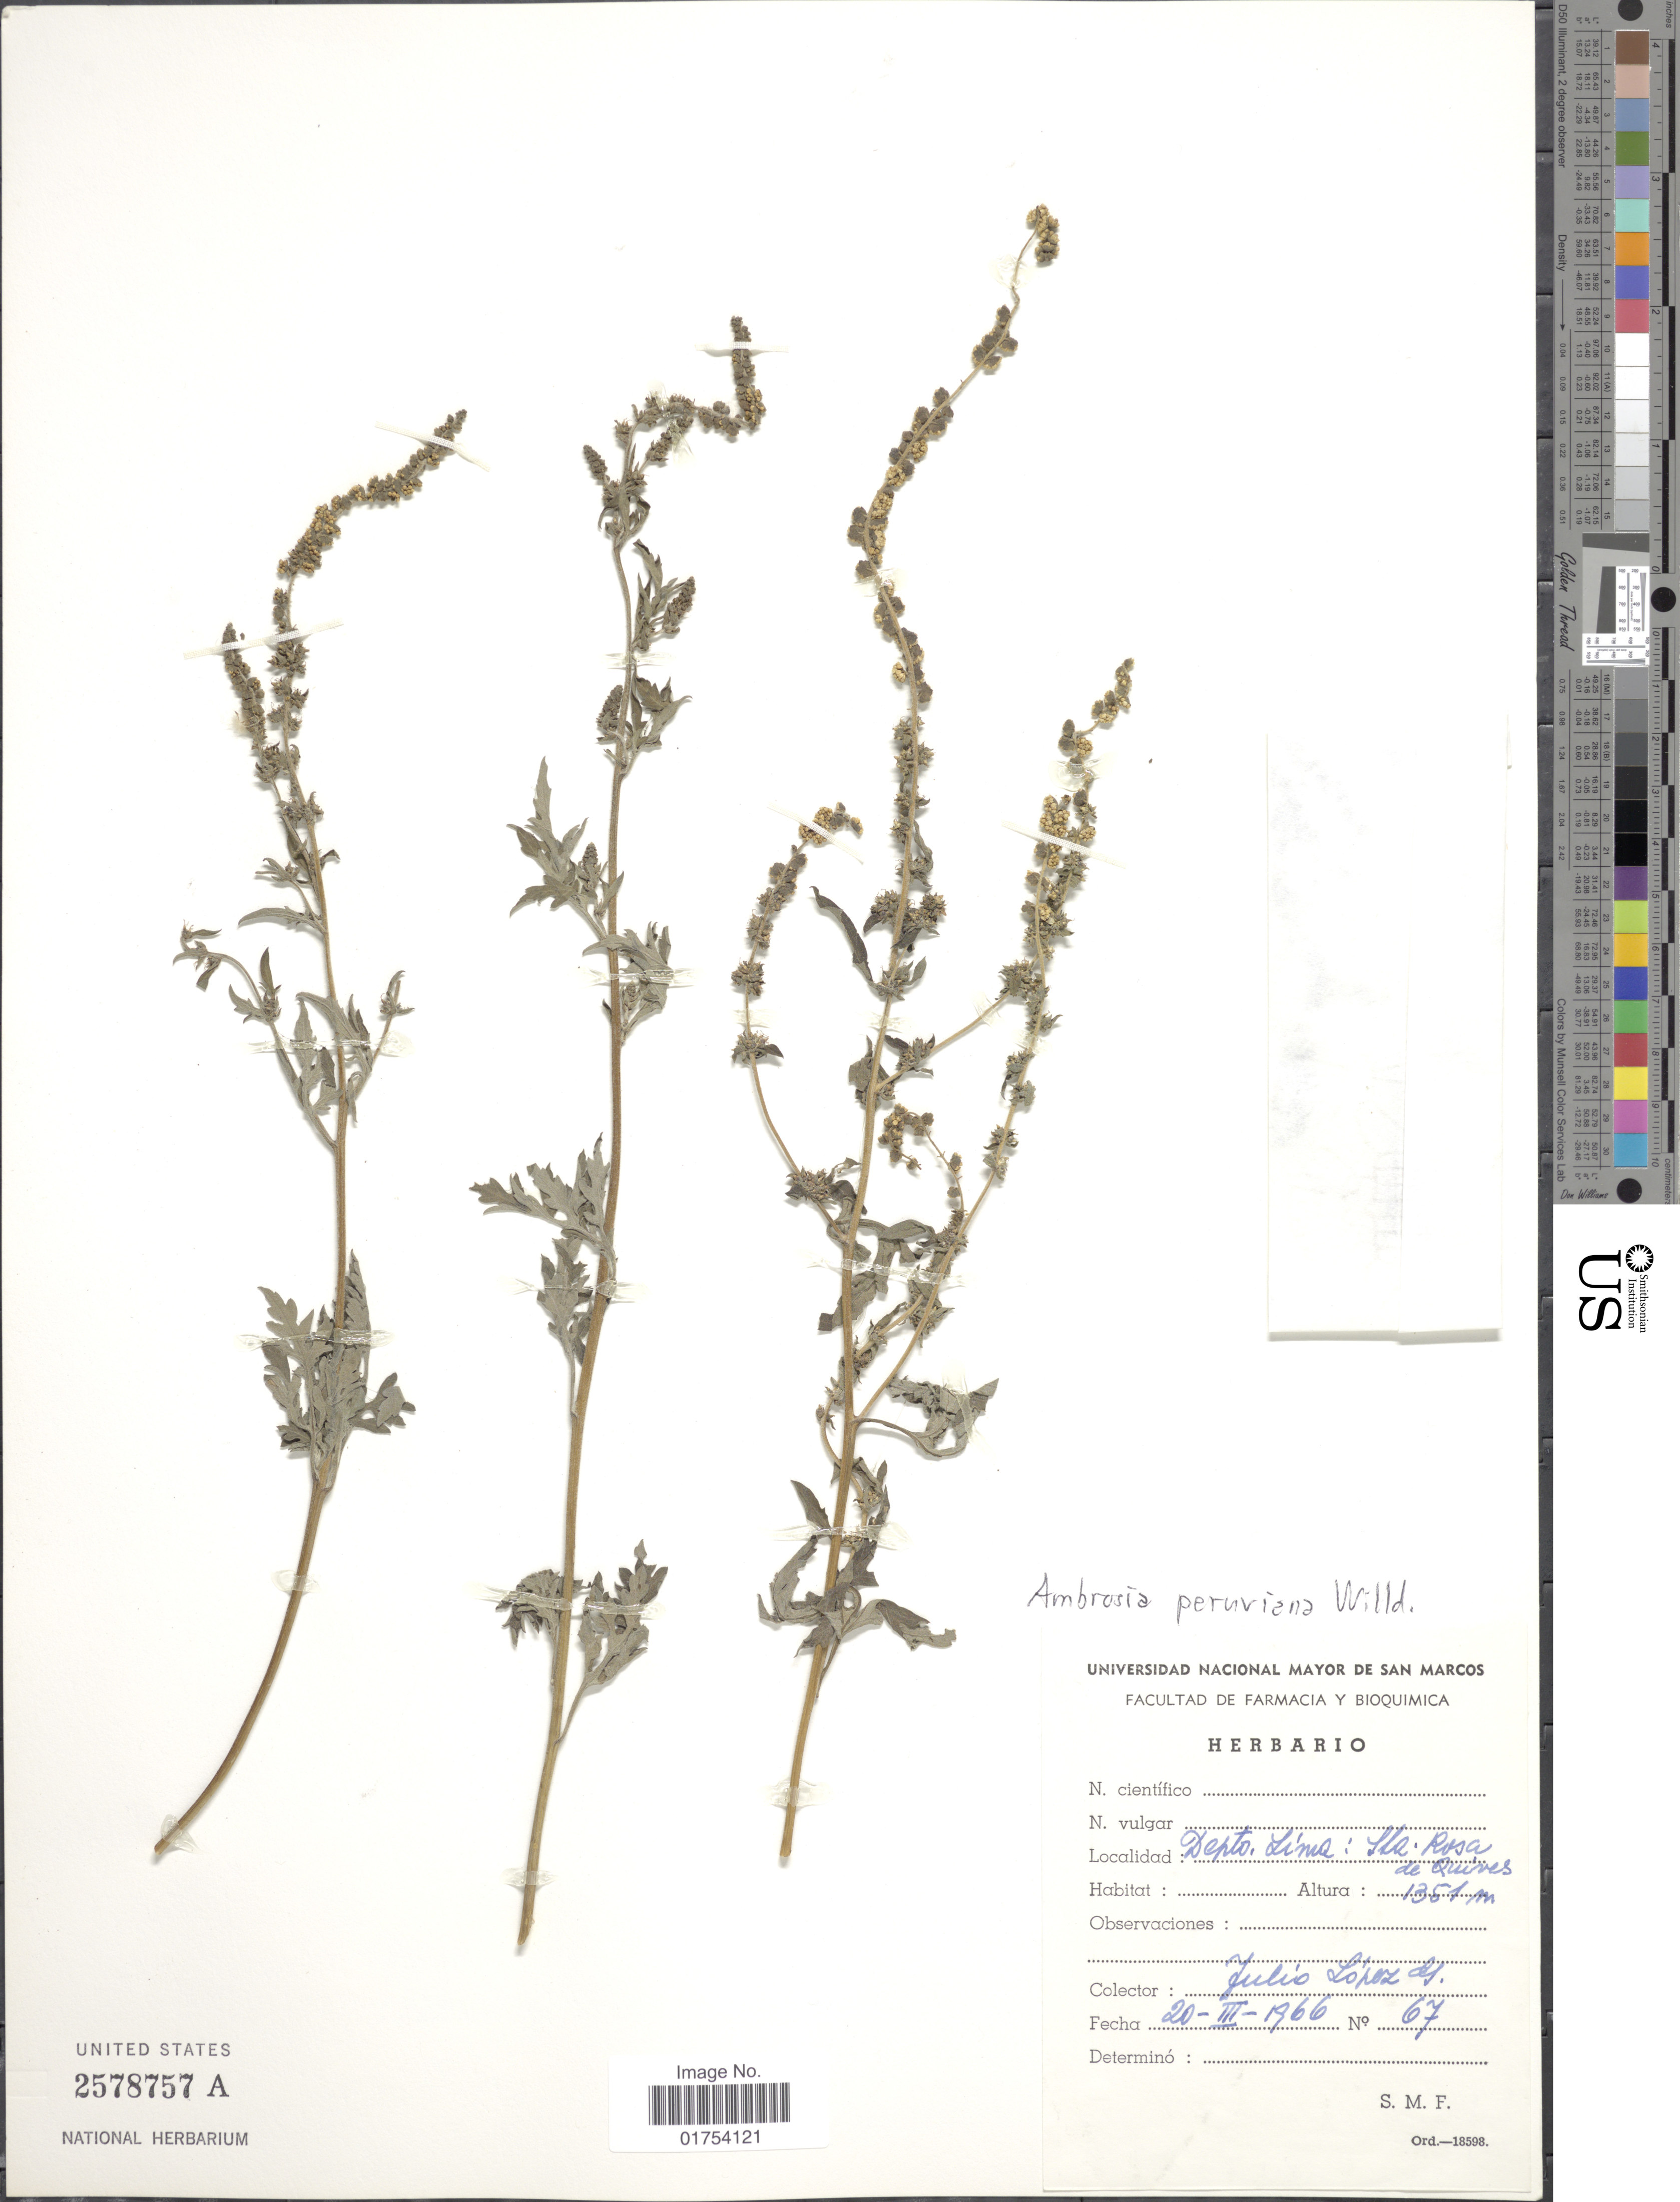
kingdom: Plantae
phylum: Tracheophyta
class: Magnoliopsida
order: Asterales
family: Asteraceae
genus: Ambrosia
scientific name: Ambrosia peruviana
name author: Willd.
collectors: J. López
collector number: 67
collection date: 1966-03-20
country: Peru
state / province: Lima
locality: Sta. Rosa de Quives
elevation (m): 1351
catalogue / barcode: US 2578757A